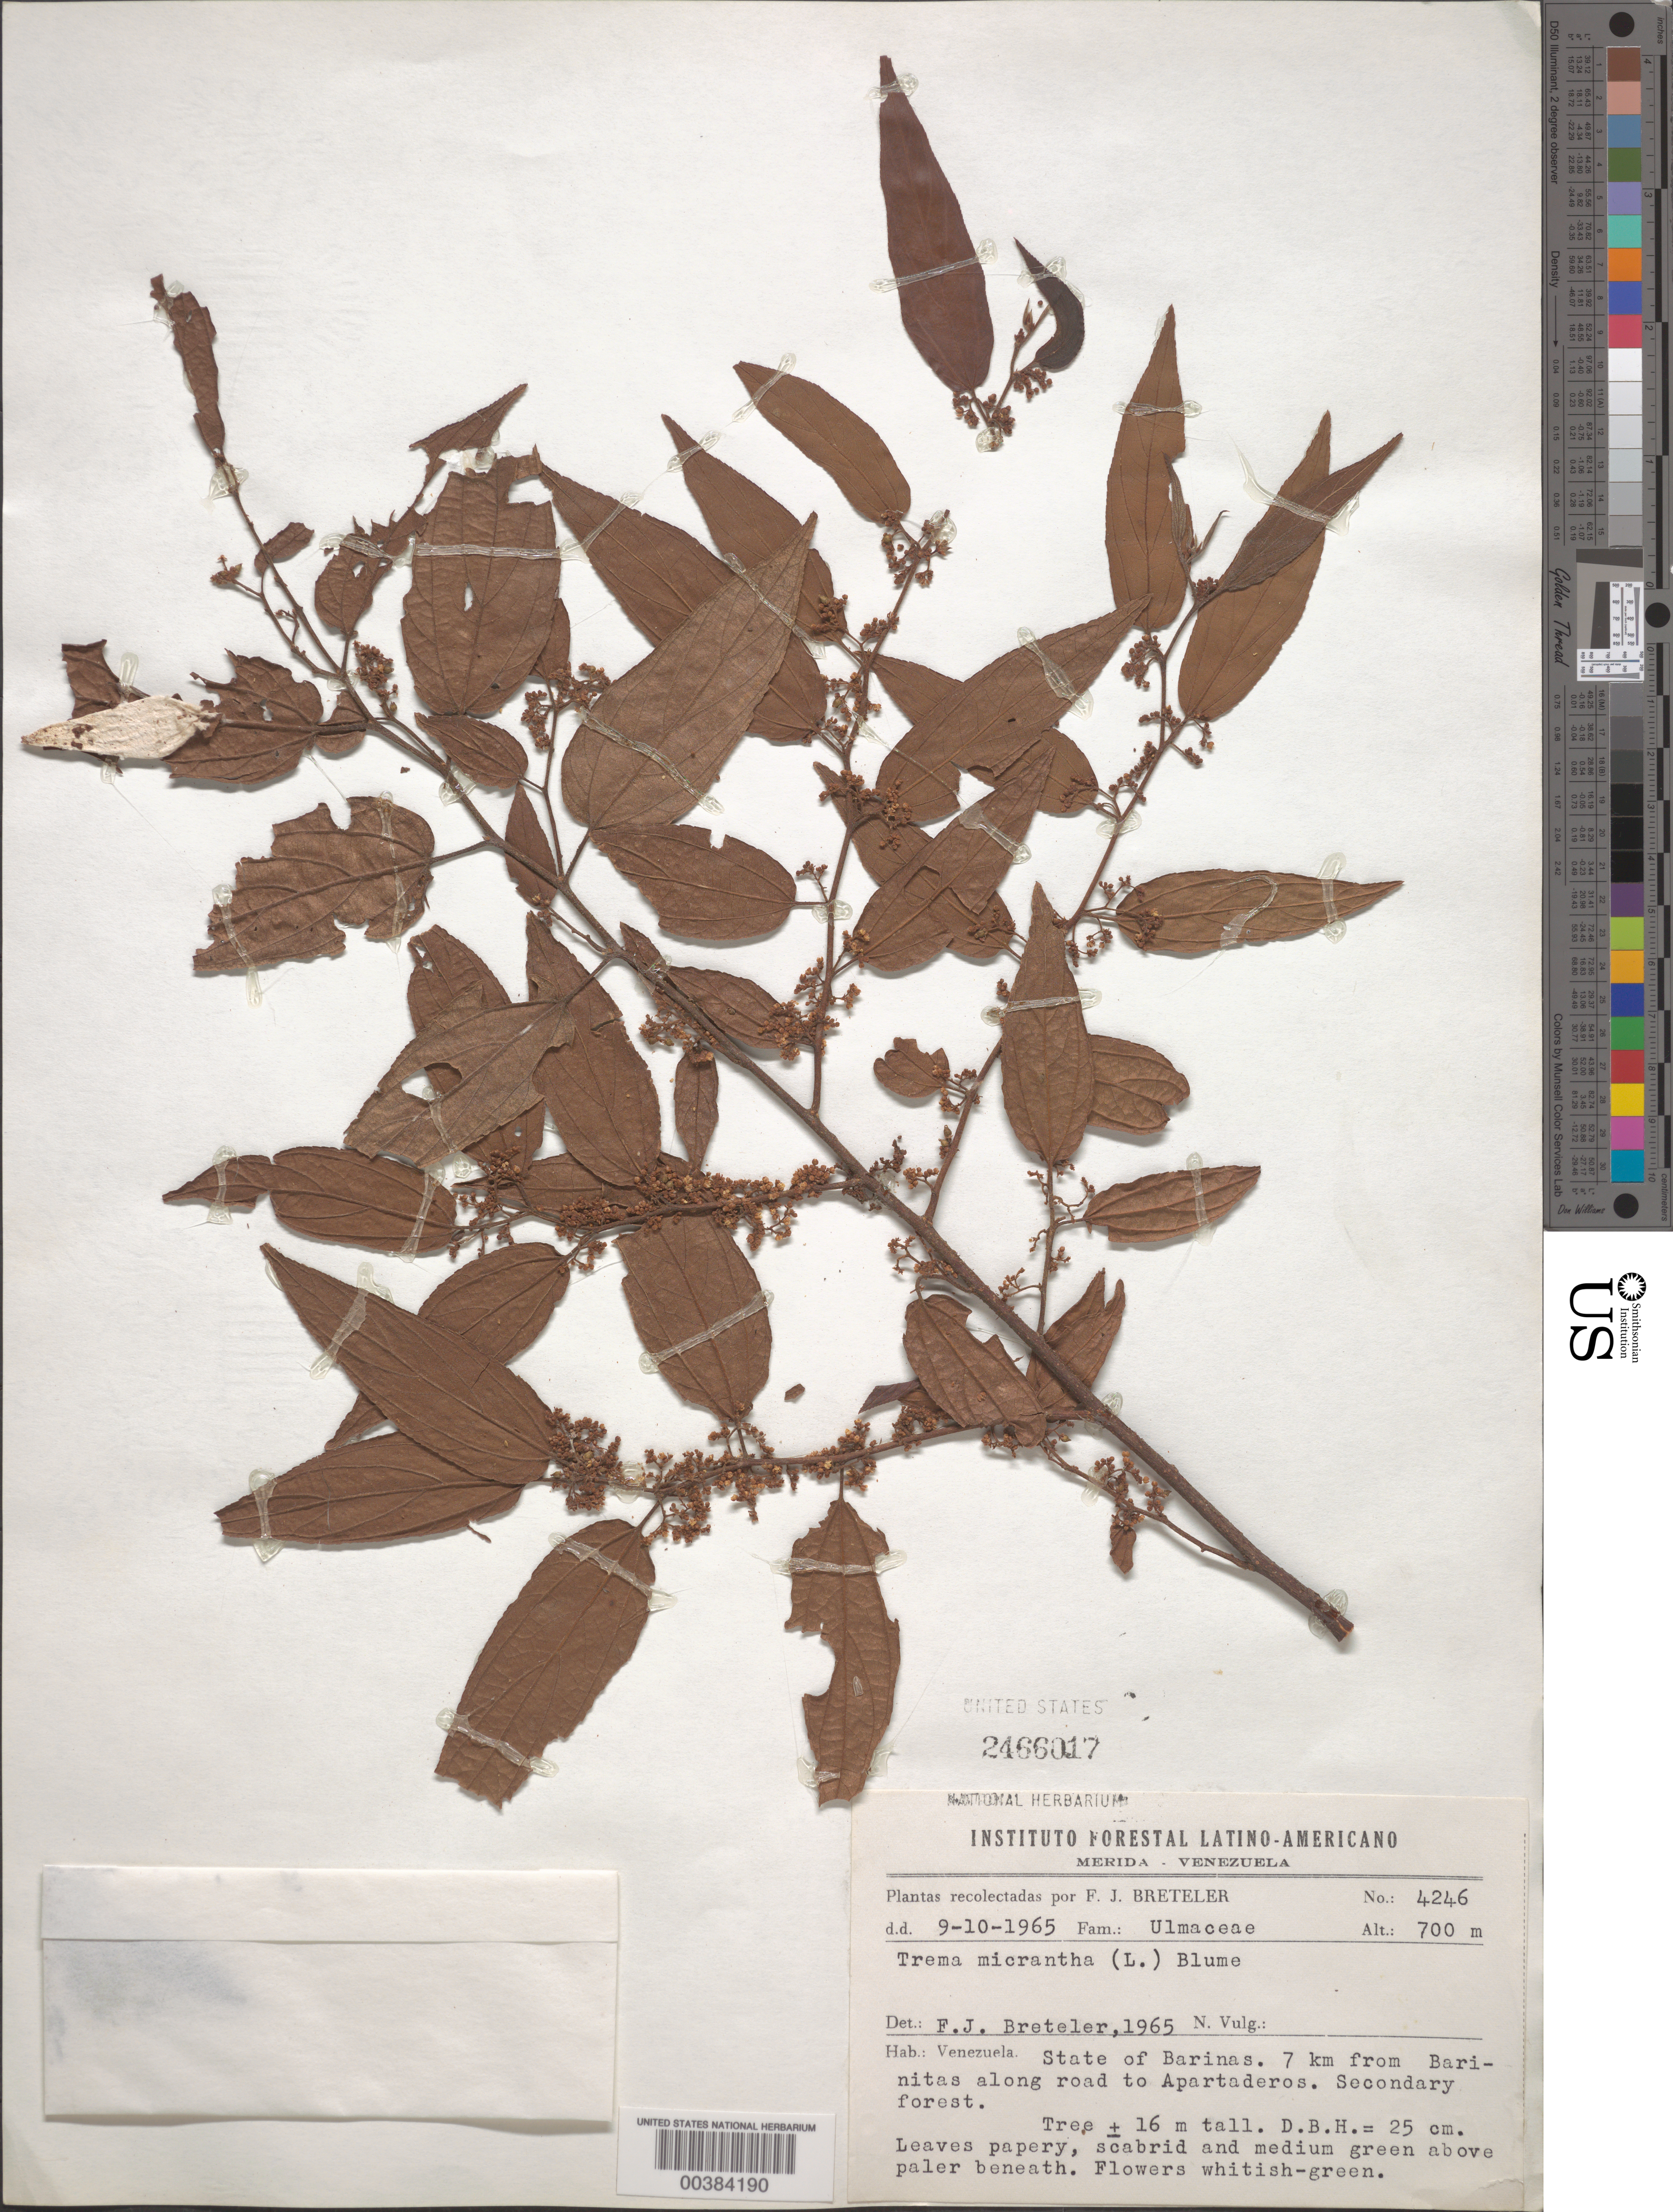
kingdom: Plantae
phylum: Tracheophyta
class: Magnoliopsida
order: Rosales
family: Cannabaceae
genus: Trema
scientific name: Trema micranthum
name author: (L.) Blume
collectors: F. J. Breteler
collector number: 4246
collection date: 1965-10-09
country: Venezuela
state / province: Barinas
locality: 7 km from Barinitas along road to Apartaderos.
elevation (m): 700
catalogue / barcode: US 2466017